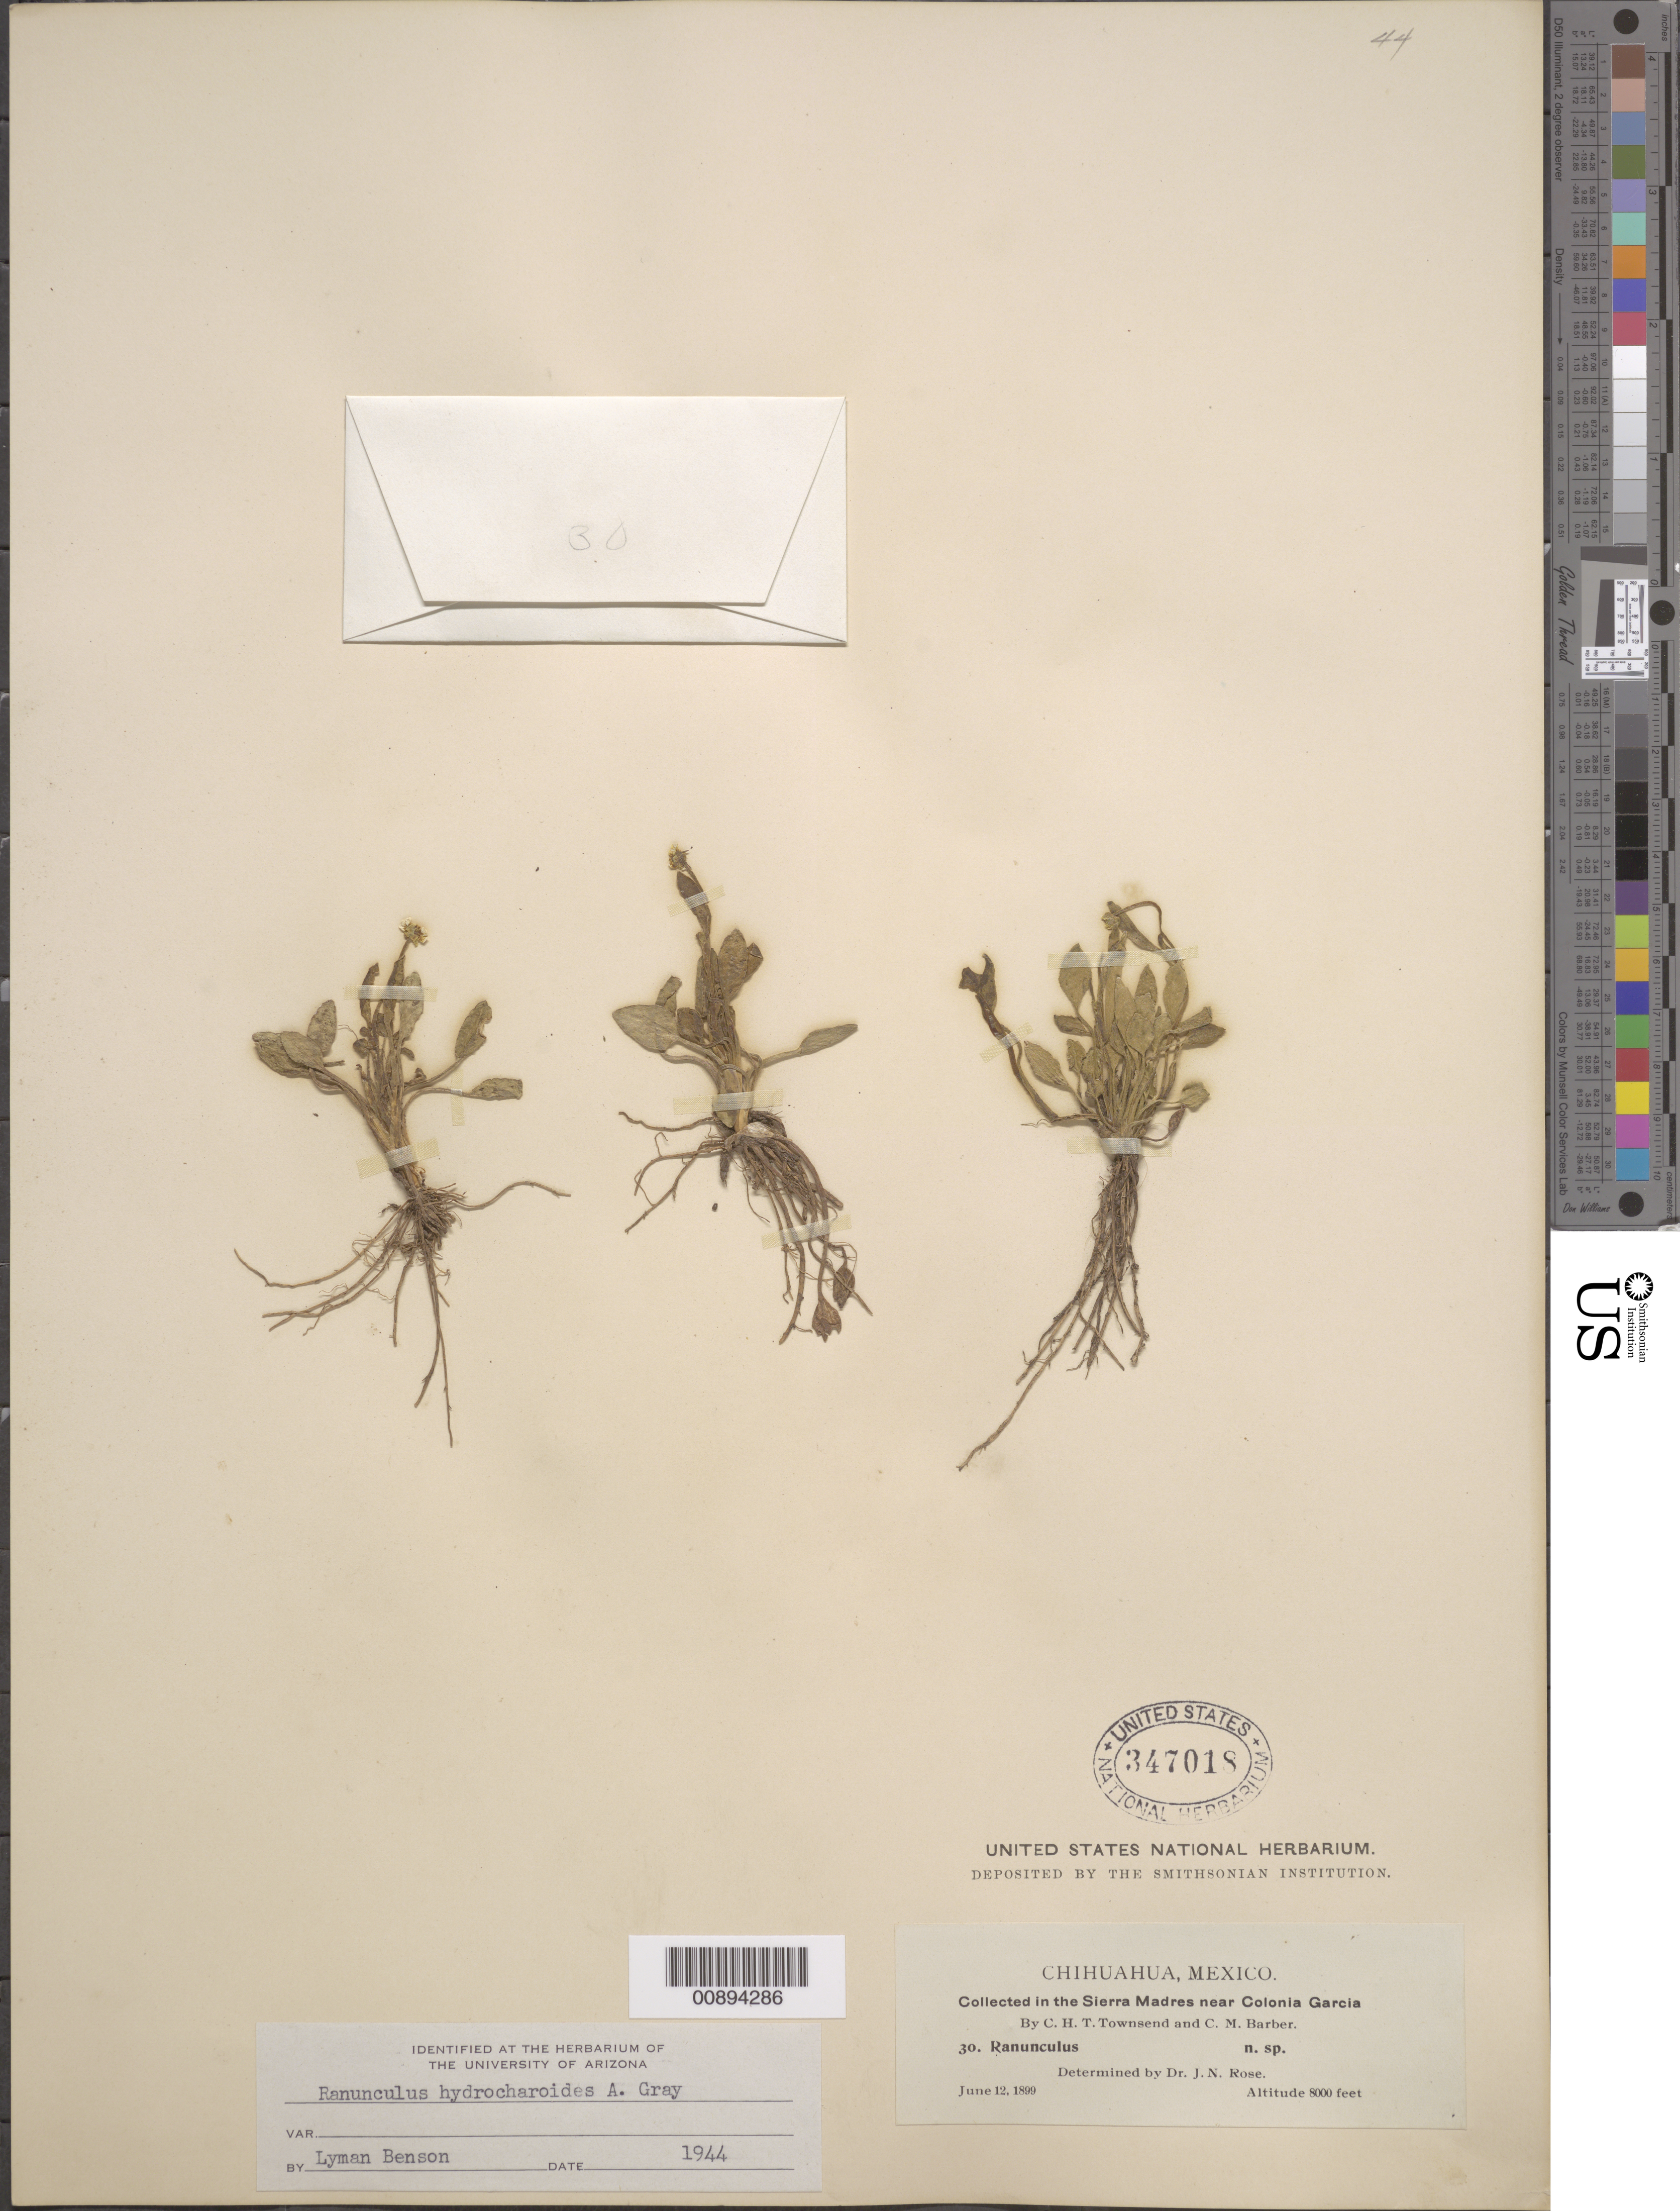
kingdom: Plantae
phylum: Tracheophyta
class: Magnoliopsida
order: Ranunculales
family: Ranunculaceae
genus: Ranunculus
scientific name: Ranunculus hydrocharoides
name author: A. Gray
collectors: C. H. T. Townsend & C. Barber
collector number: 30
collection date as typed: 12 Jun 1899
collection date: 1899-06-12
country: Mexico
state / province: Chihuahua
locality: Sierra Madre near Colonia García, Chihuahua.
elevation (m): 2438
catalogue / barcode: US 347018